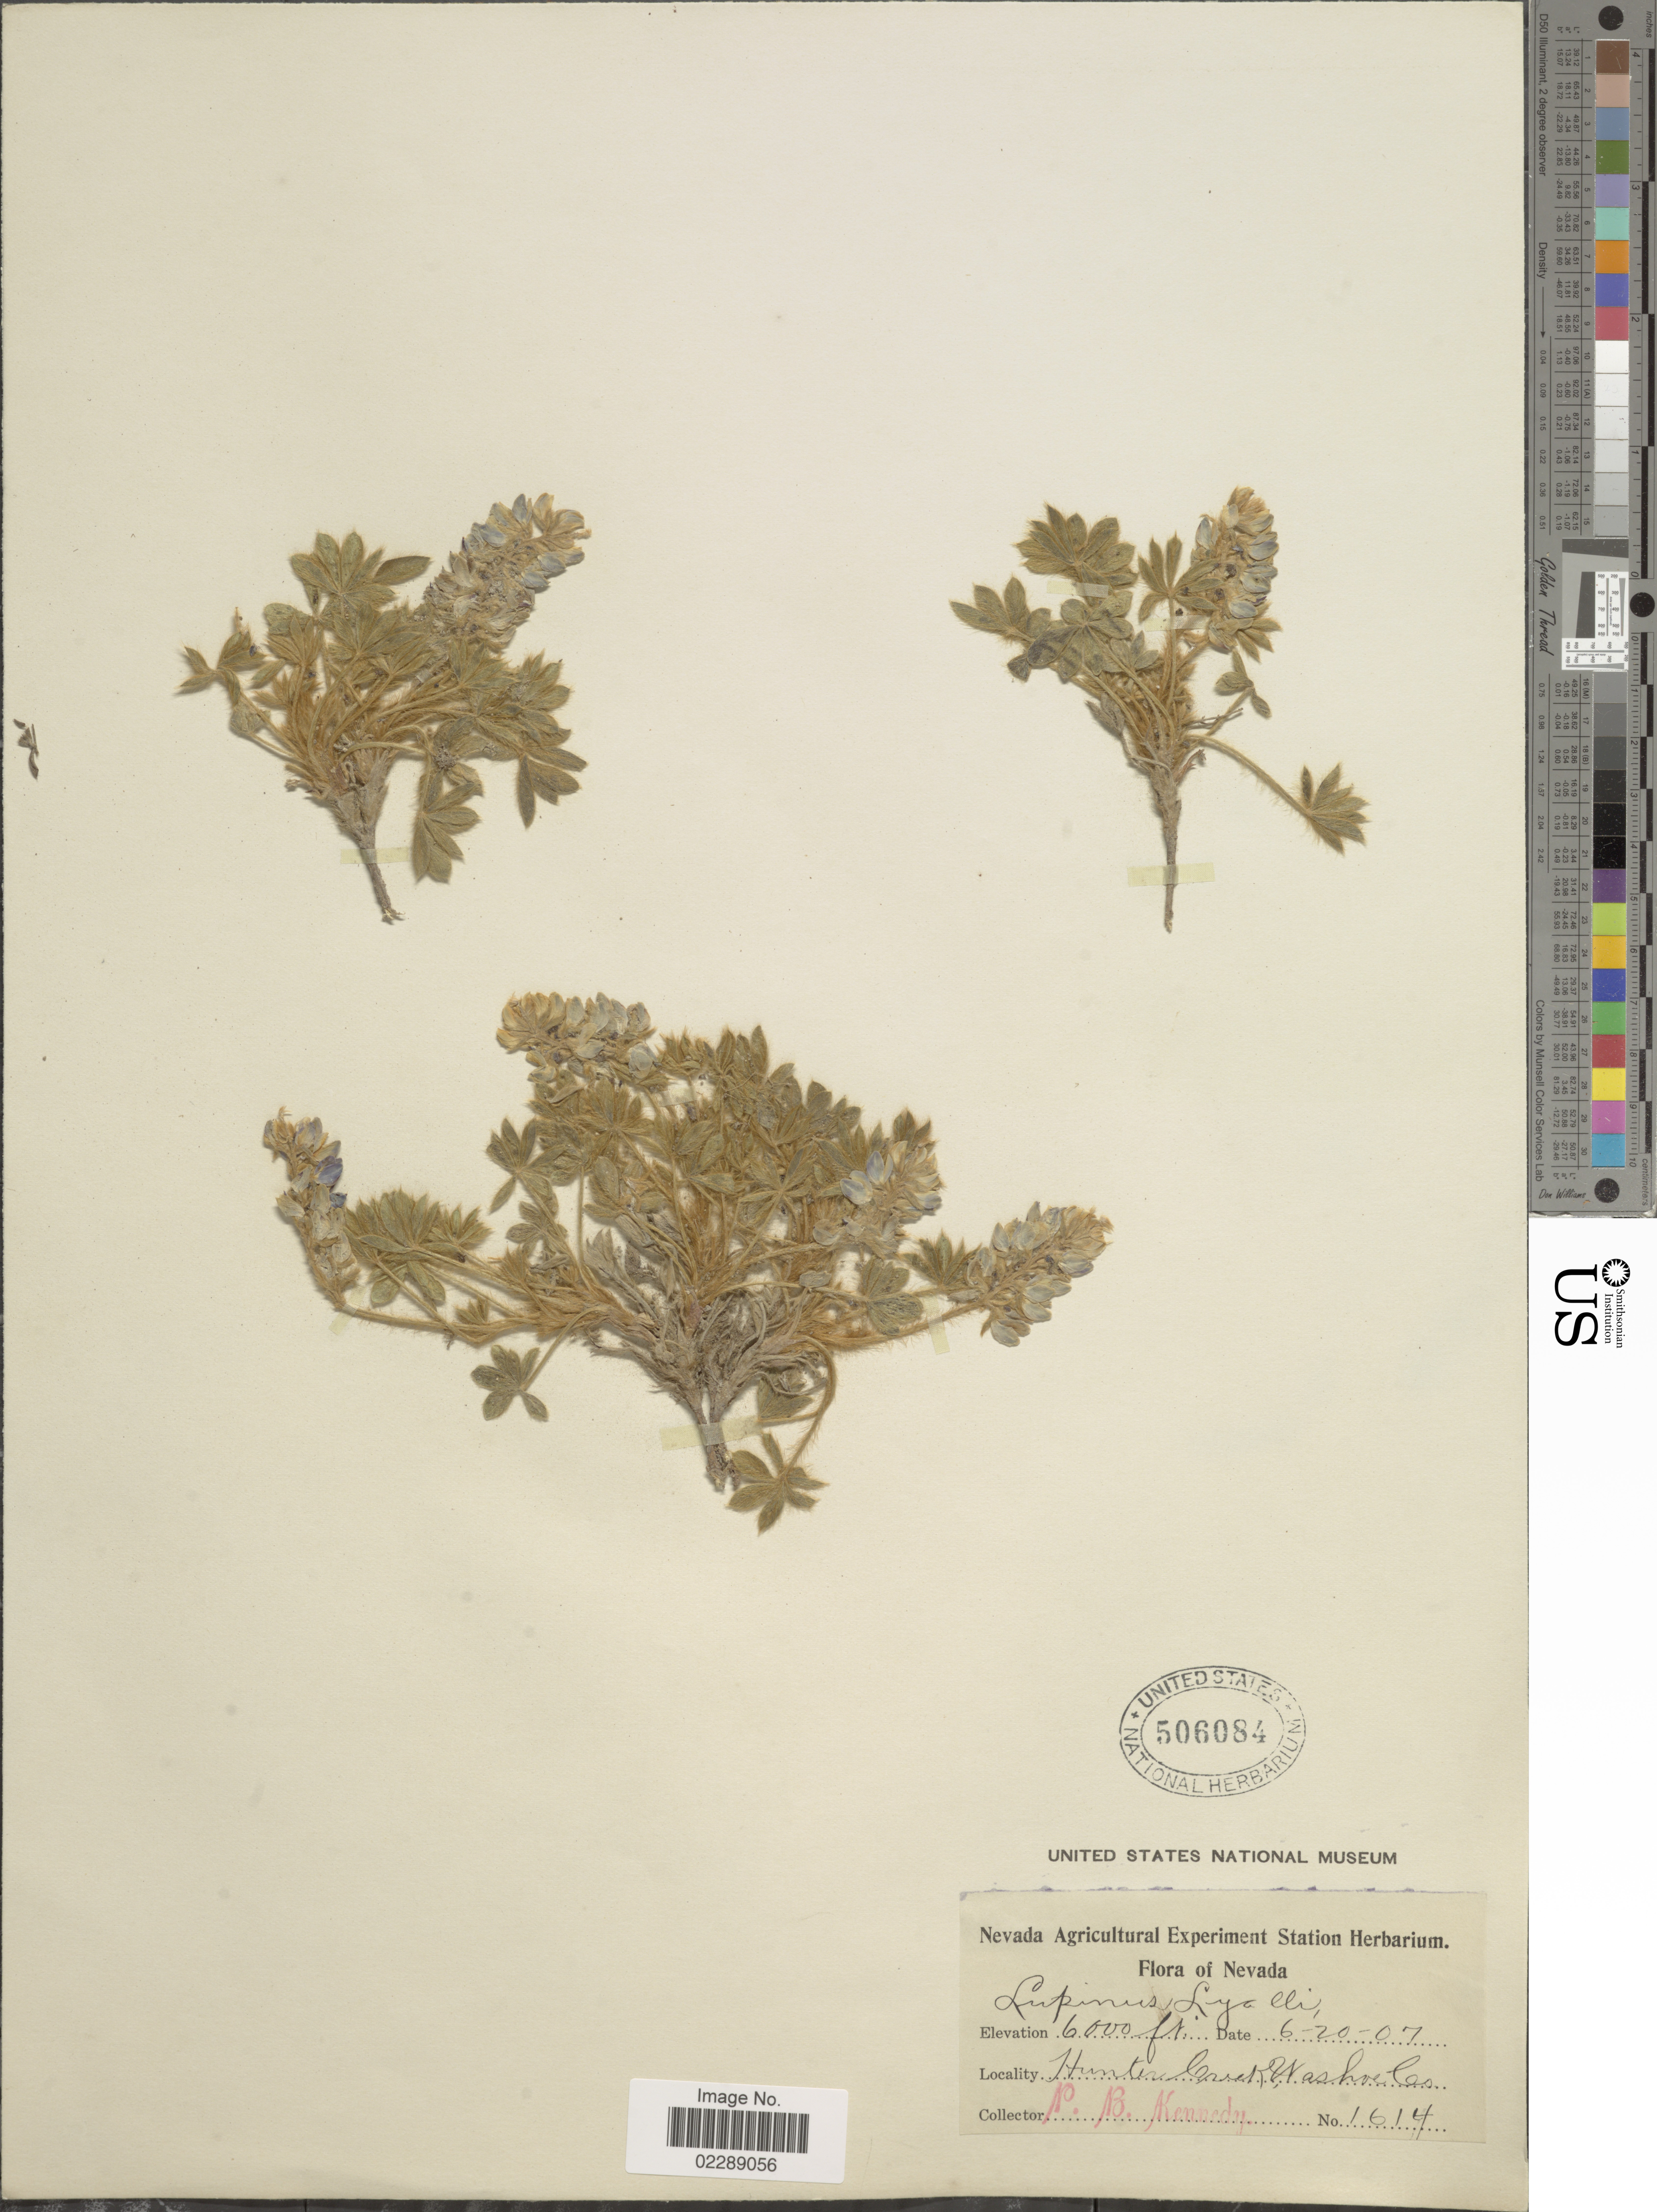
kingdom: Plantae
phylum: Tracheophyta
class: Magnoliopsida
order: Fabales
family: Fabaceae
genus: Lupinus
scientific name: Lupinus lyallii subsp. washoensis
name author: (A. Heller) B.J. Cox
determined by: Cox, B. J.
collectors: N. Kennedy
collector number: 1614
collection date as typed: Transcribed d/m/y: 20/6/7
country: United States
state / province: Nevada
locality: Hunter Creek, Washoe Co.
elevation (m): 1829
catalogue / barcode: US 506084